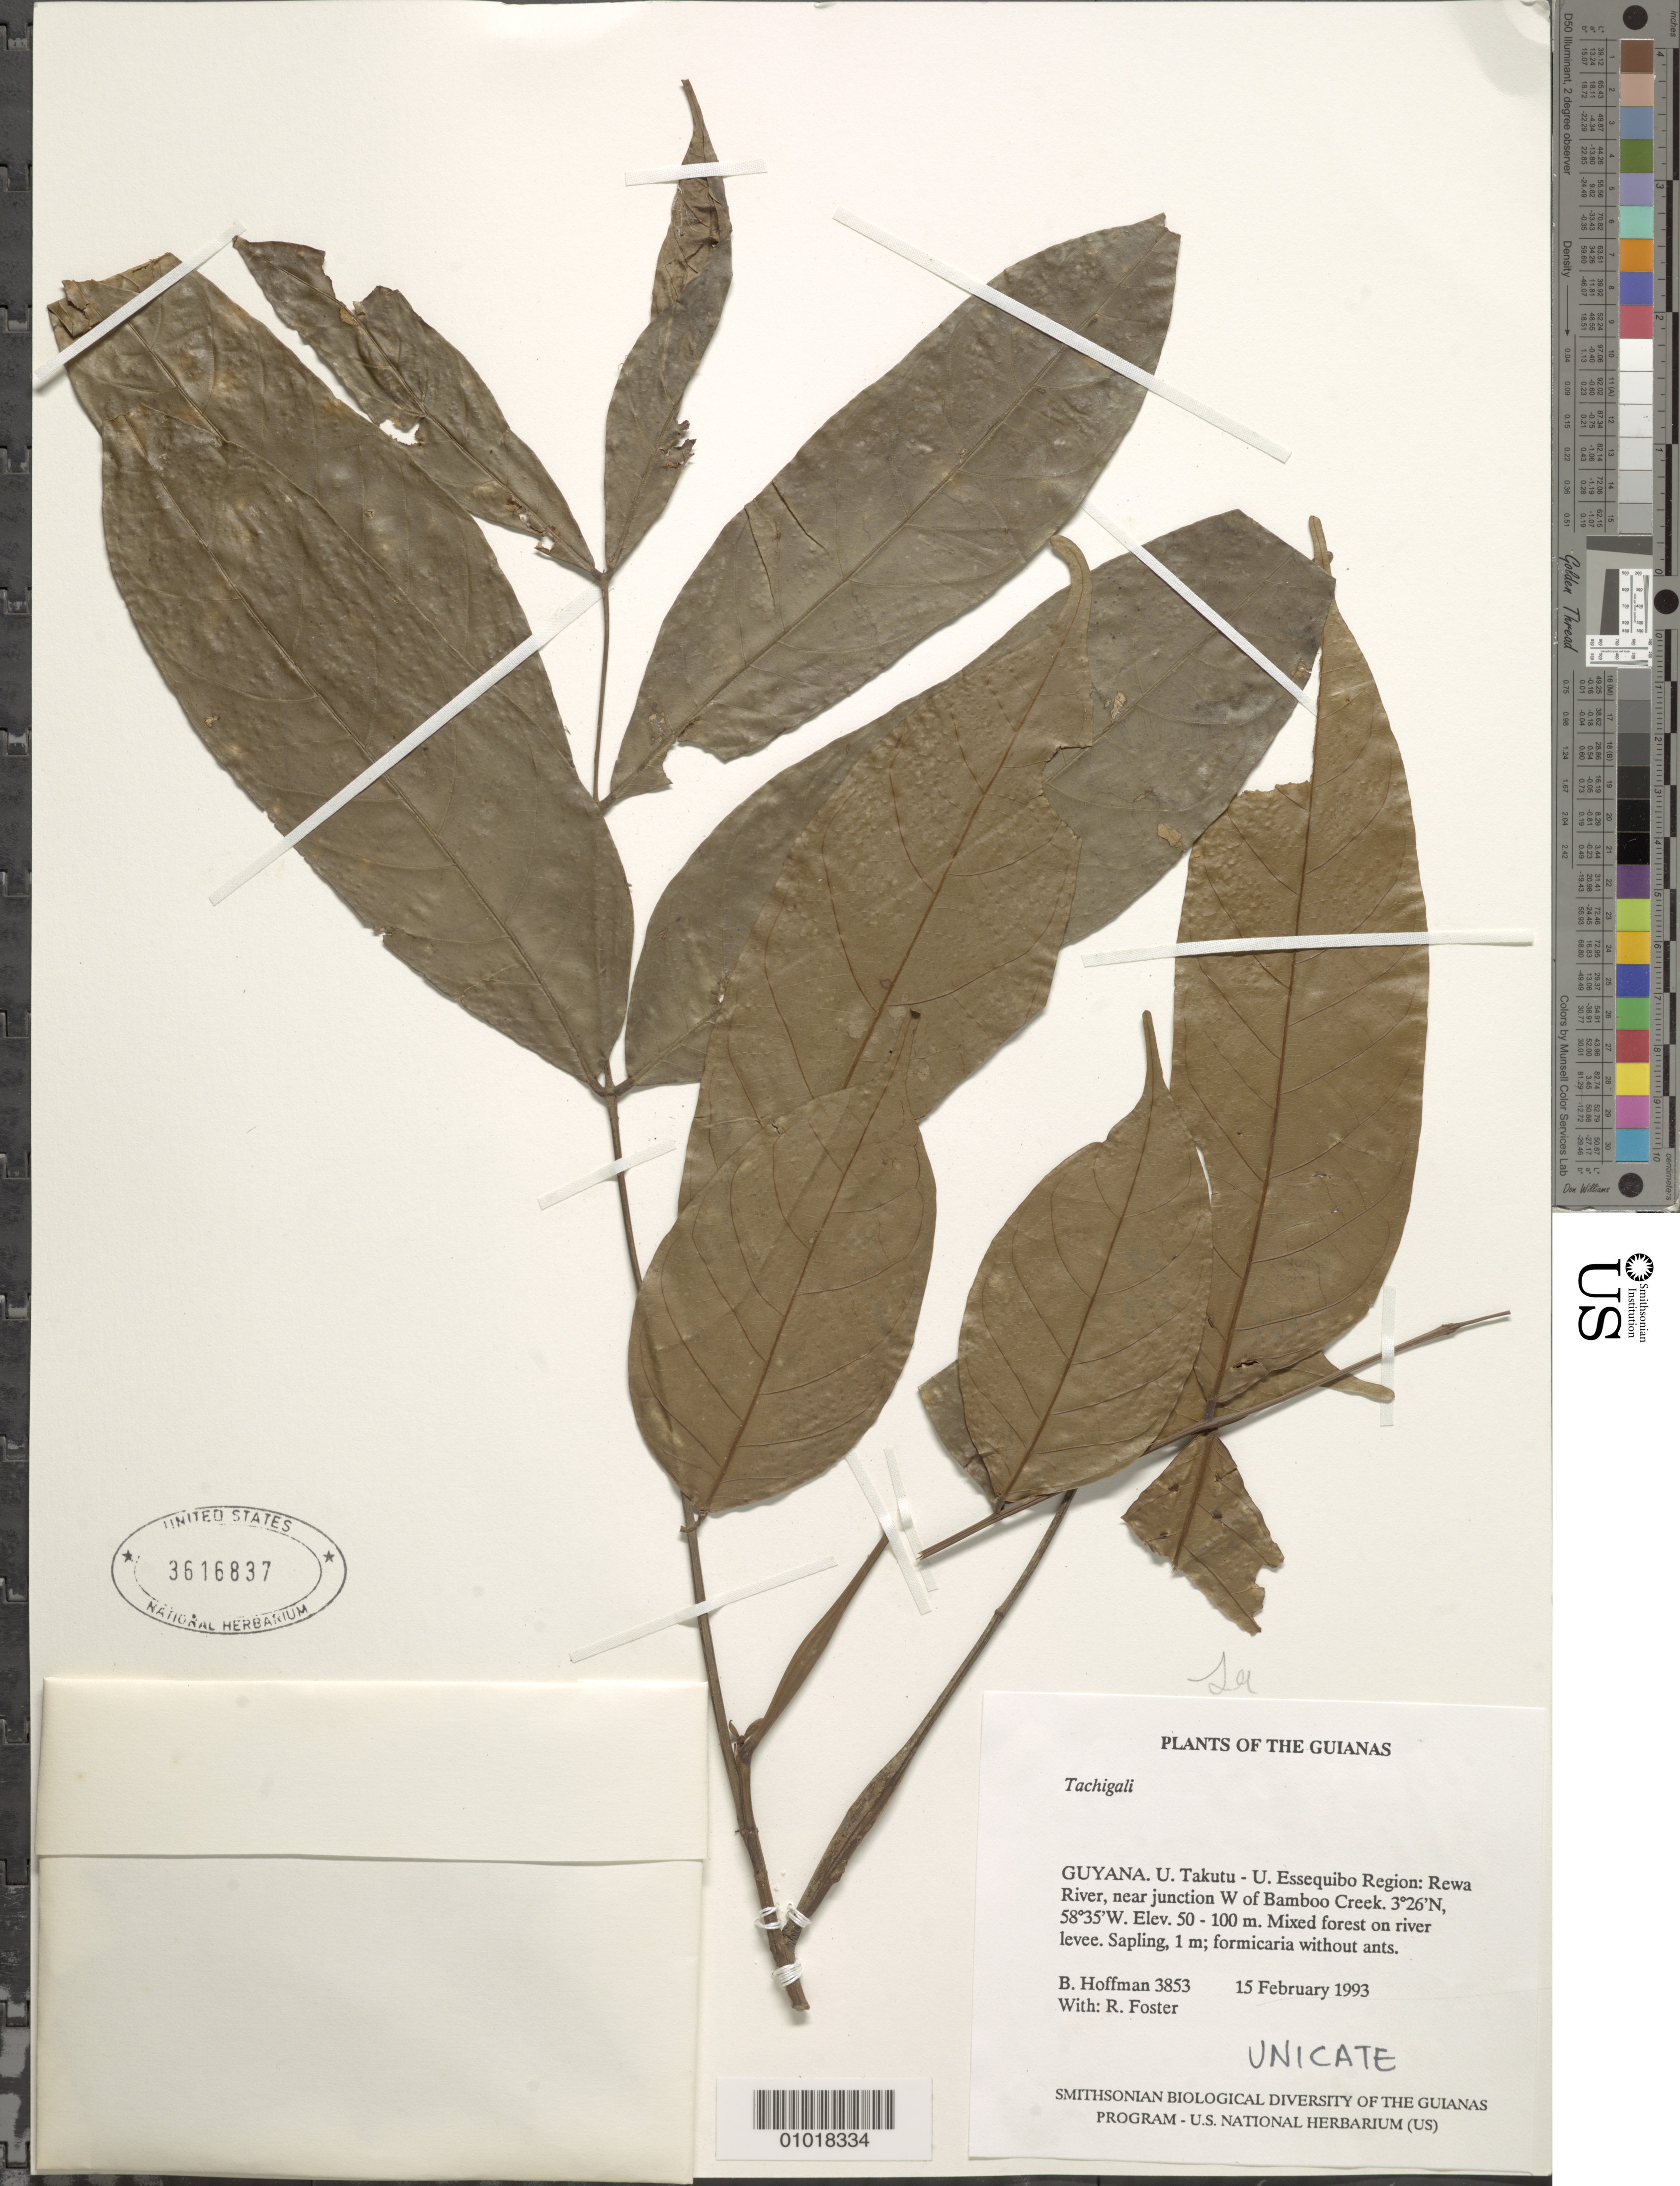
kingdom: Plantae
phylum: Tracheophyta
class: Magnoliopsida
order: Fabales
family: Fabaceae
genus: Tachigali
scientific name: Tachigali sp.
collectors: B. Hoffman & R. Foster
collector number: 3853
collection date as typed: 15 February 1993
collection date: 1993-02-15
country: Guyana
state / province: U. Takutu-U. Essequibo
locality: Rewa River, near junction with Bamboo Creek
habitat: Mixed forest on river levee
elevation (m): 50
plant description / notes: Formicaria without ants Unicate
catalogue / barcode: US 3616837